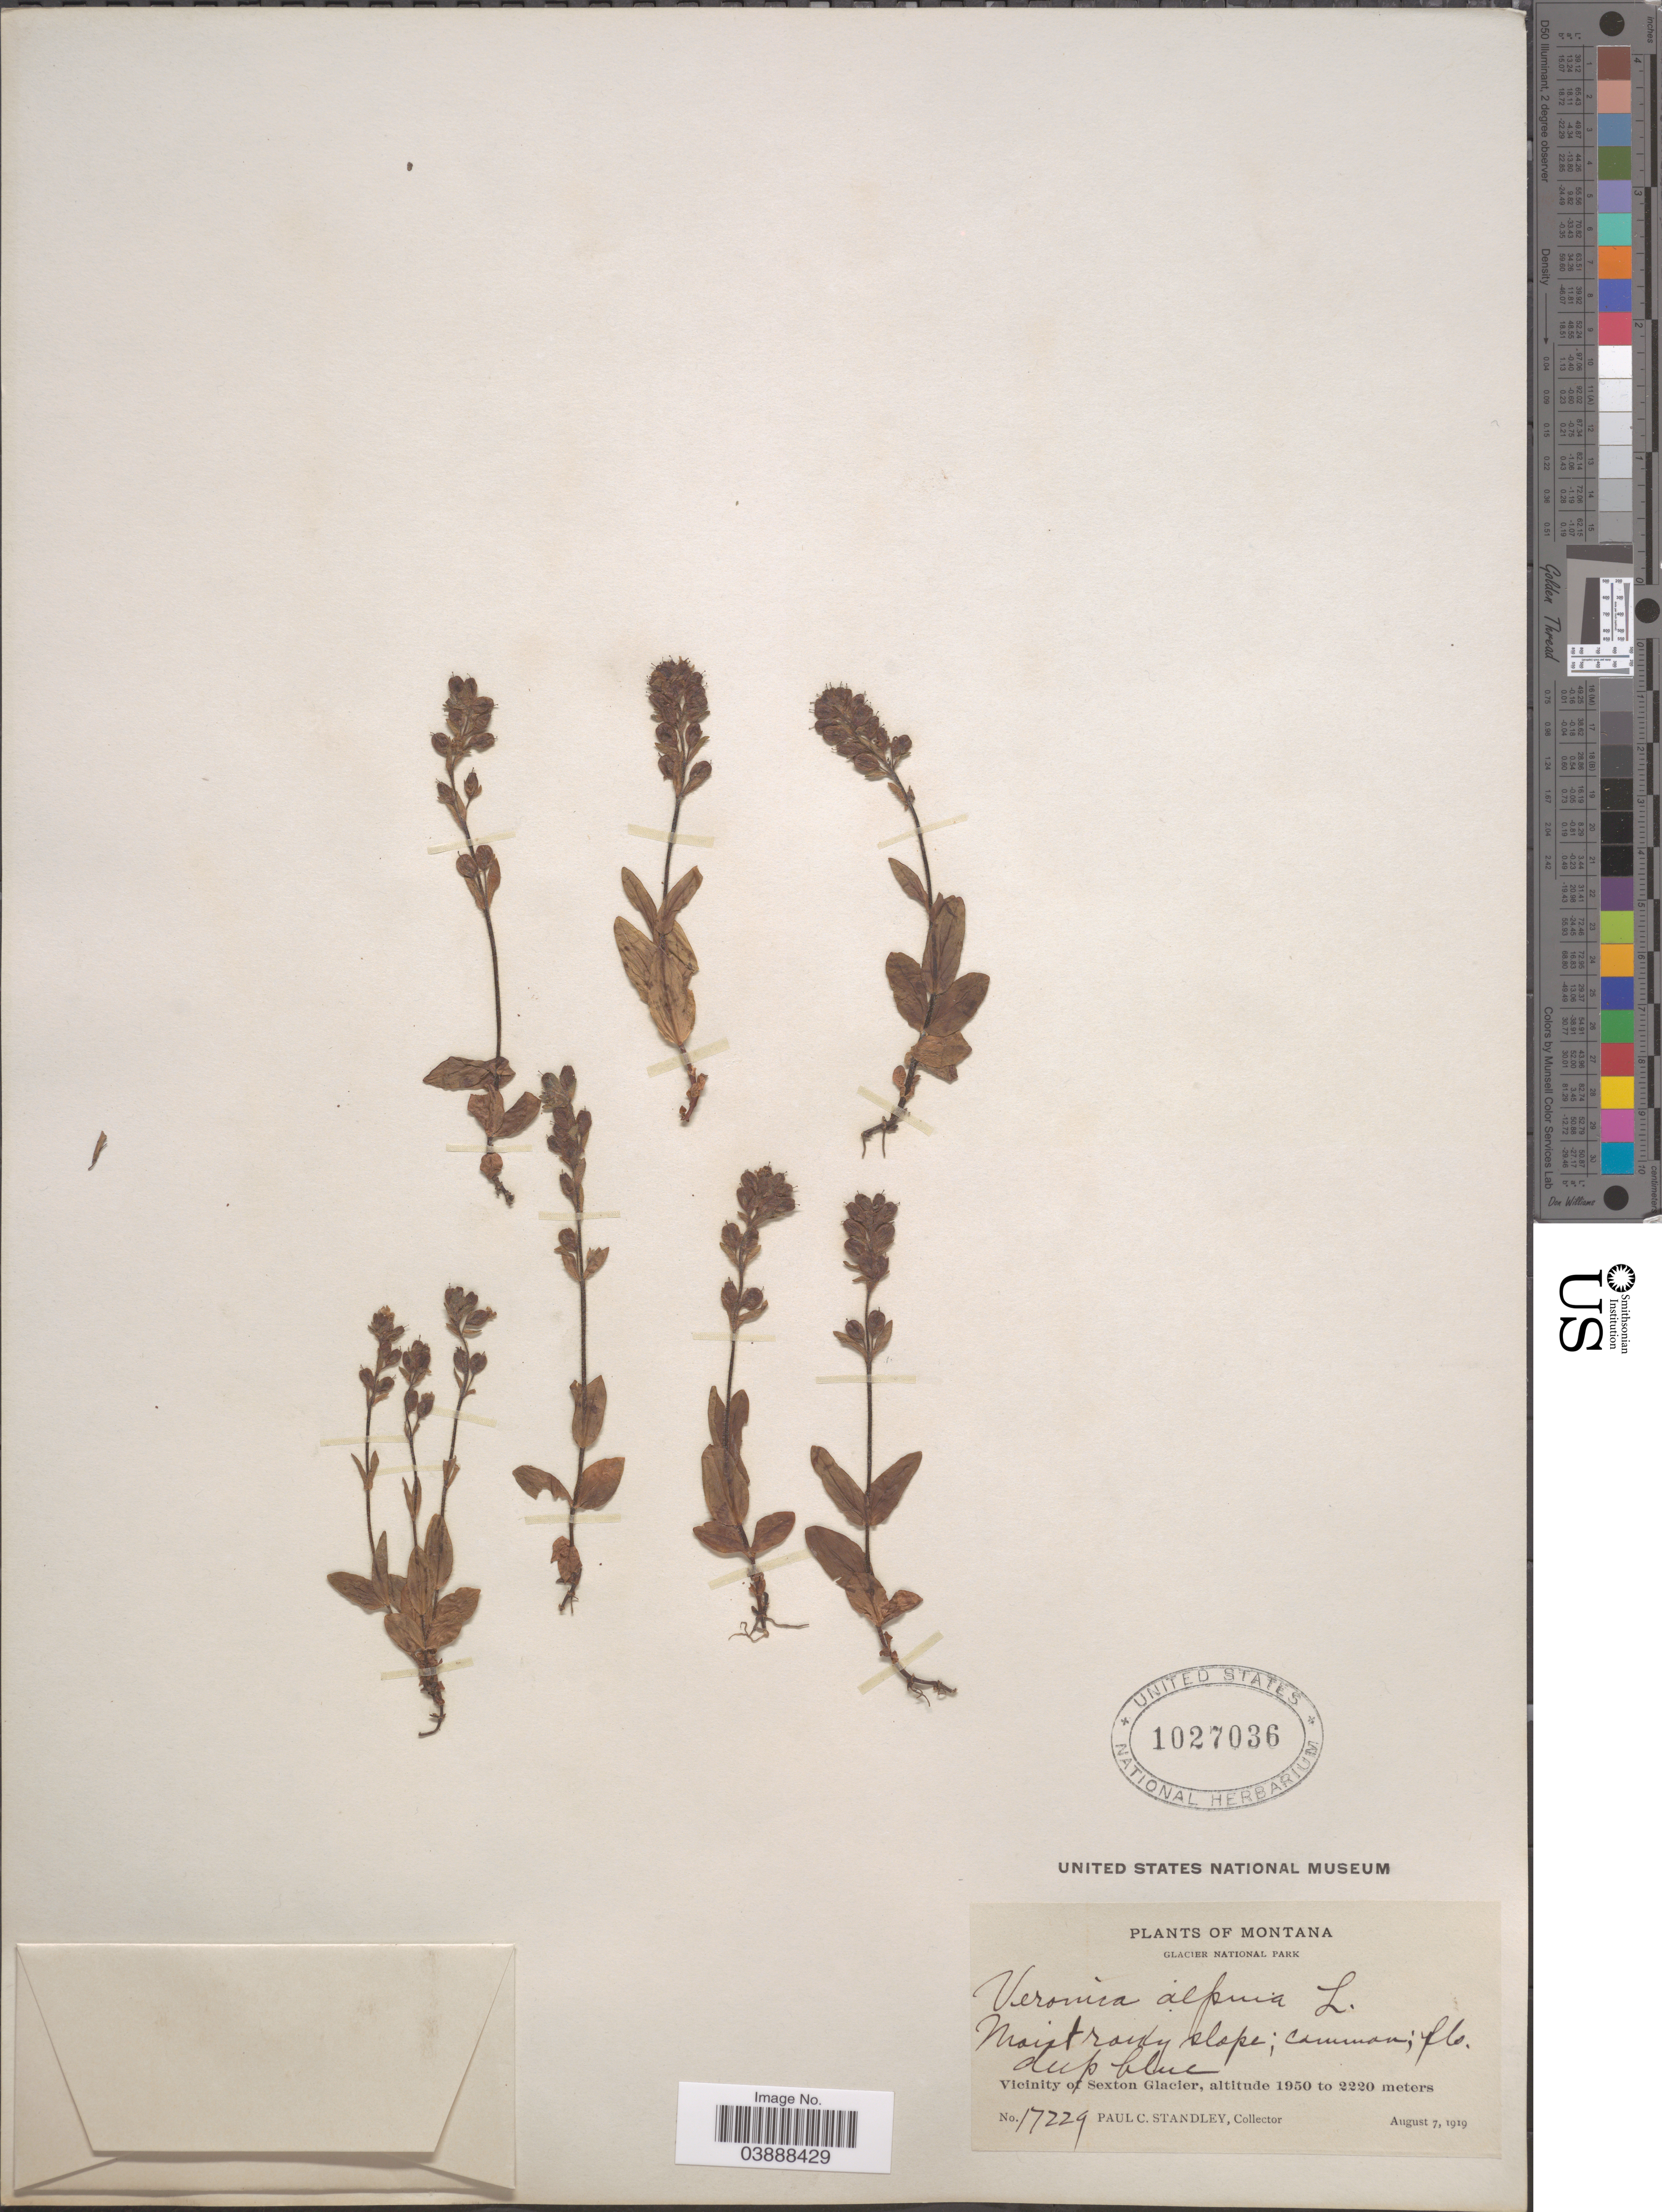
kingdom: Plantae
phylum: Tracheophyta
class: Magnoliopsida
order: Lamiales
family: Plantaginaceae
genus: Veronica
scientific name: Veronica wormskjoldii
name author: Roem. & Schult.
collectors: P. C. Standley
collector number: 17229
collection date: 1919-08-07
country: United States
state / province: Montana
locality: Glacier National Park. Vicinity of Sexton Glacier.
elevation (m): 1950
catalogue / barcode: US 1027036